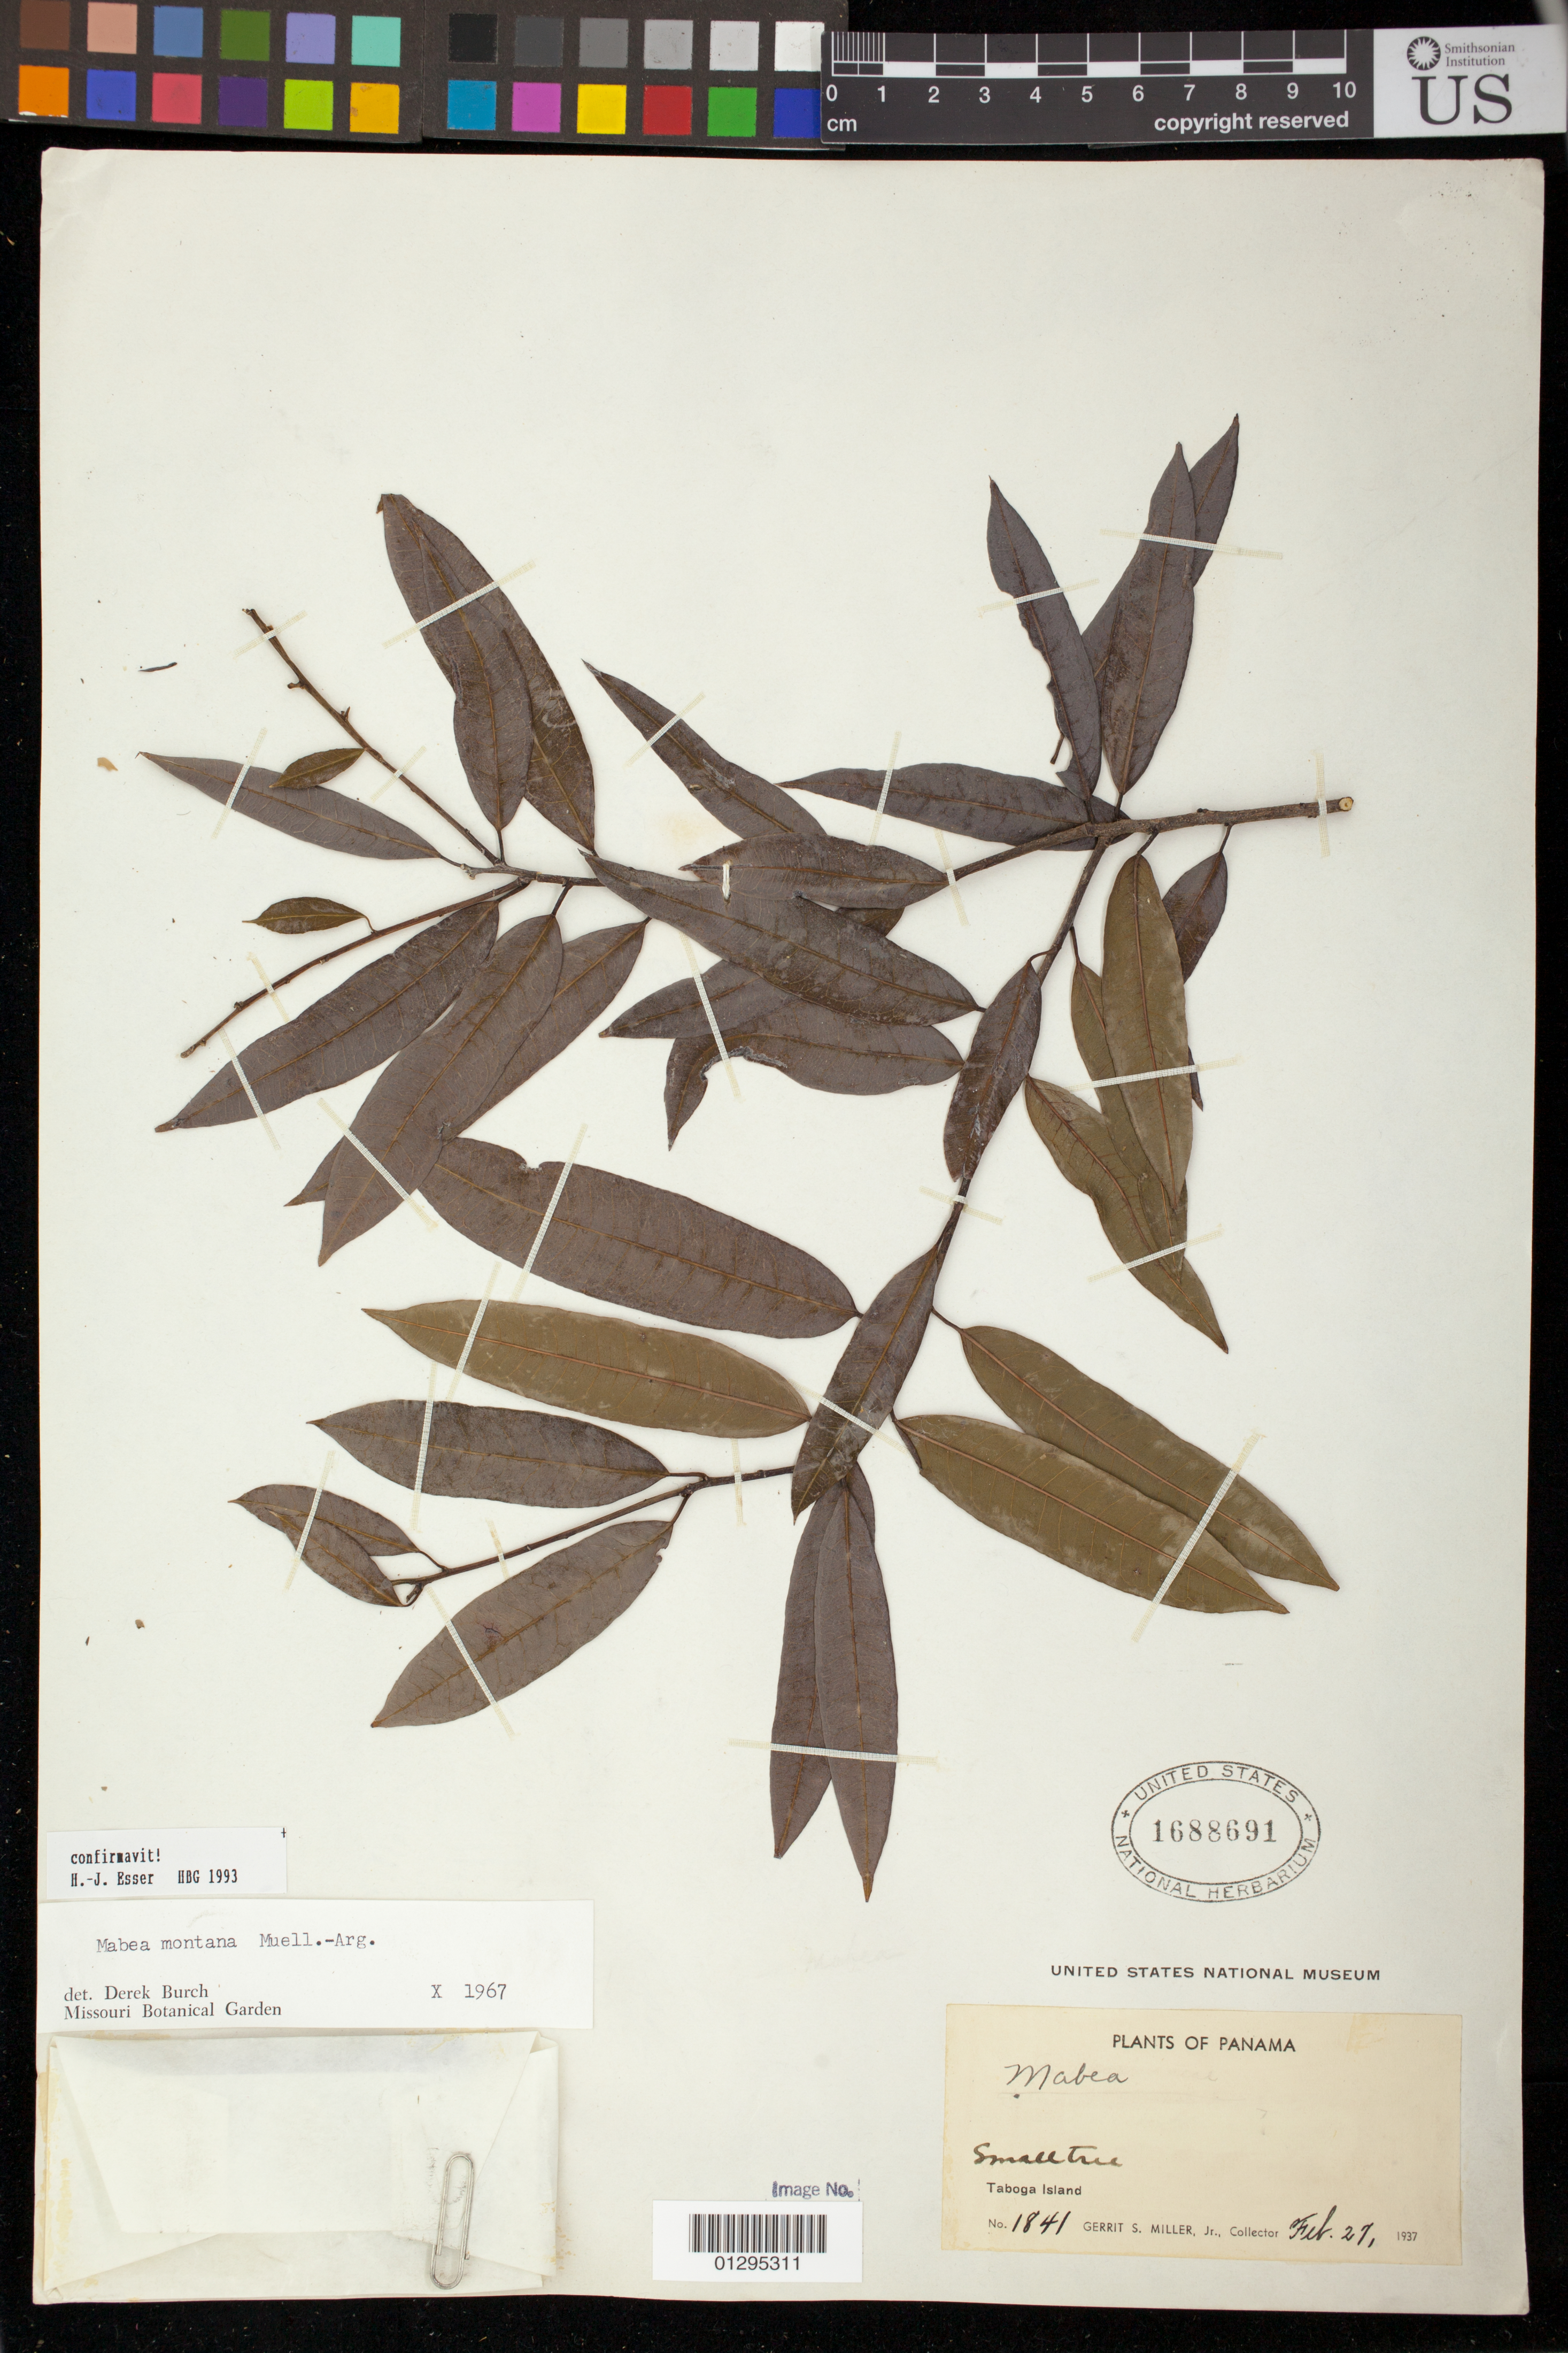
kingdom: Plantae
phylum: Tracheophyta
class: Magnoliopsida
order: Malpighiales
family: Euphorbiaceae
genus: Mabea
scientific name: Mabea montana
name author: Müll. Arg.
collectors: G. S. Miller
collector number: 1841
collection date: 1937-02-27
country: Panama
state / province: Panamá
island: Taboga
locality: Taboga Island.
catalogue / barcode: US 1688691